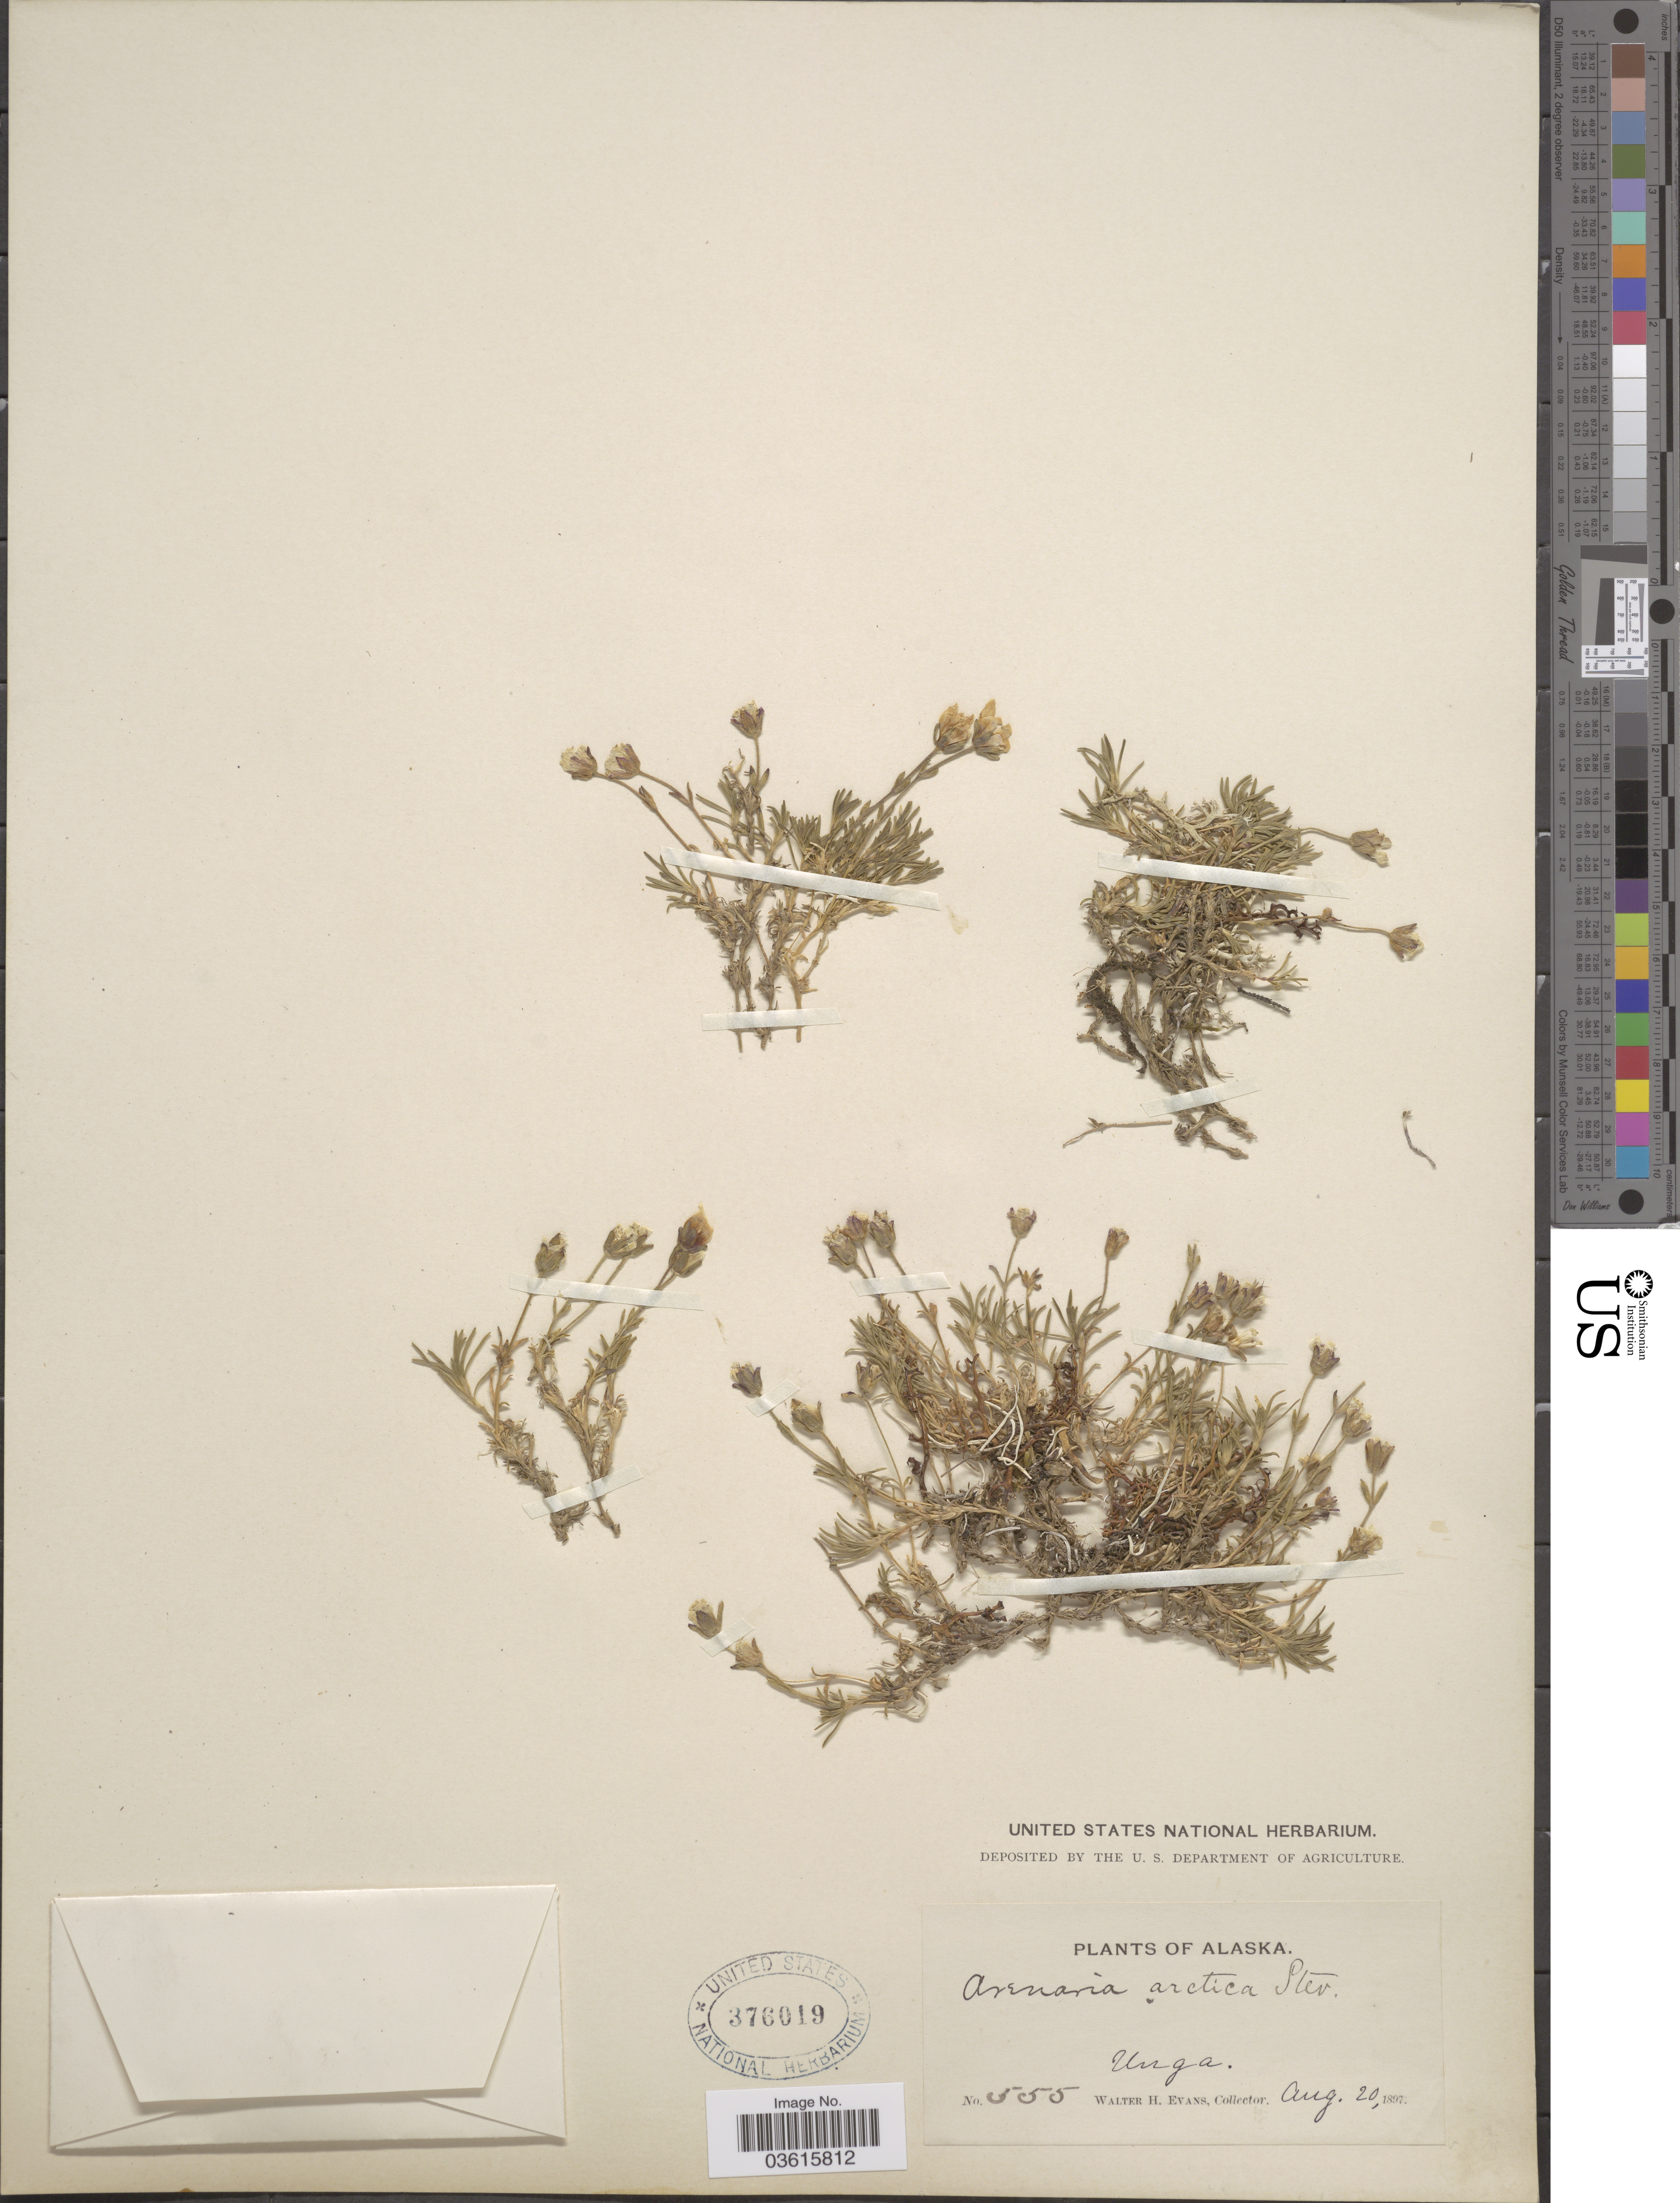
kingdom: Plantae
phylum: Tracheophyta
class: Magnoliopsida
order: Caryophyllales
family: Caryophyllaceae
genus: Cherleria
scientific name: Cherleria arctica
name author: (Steven ex Ser.) A.J. Moore & Dillenb.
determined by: Strong, M. T., (US), Smithsonian Institution - National Museum of Natural History (UNITED STATES)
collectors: W. H. Evans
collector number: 555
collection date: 1897-08-20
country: United States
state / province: Alaska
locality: Unga.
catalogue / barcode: US 376019